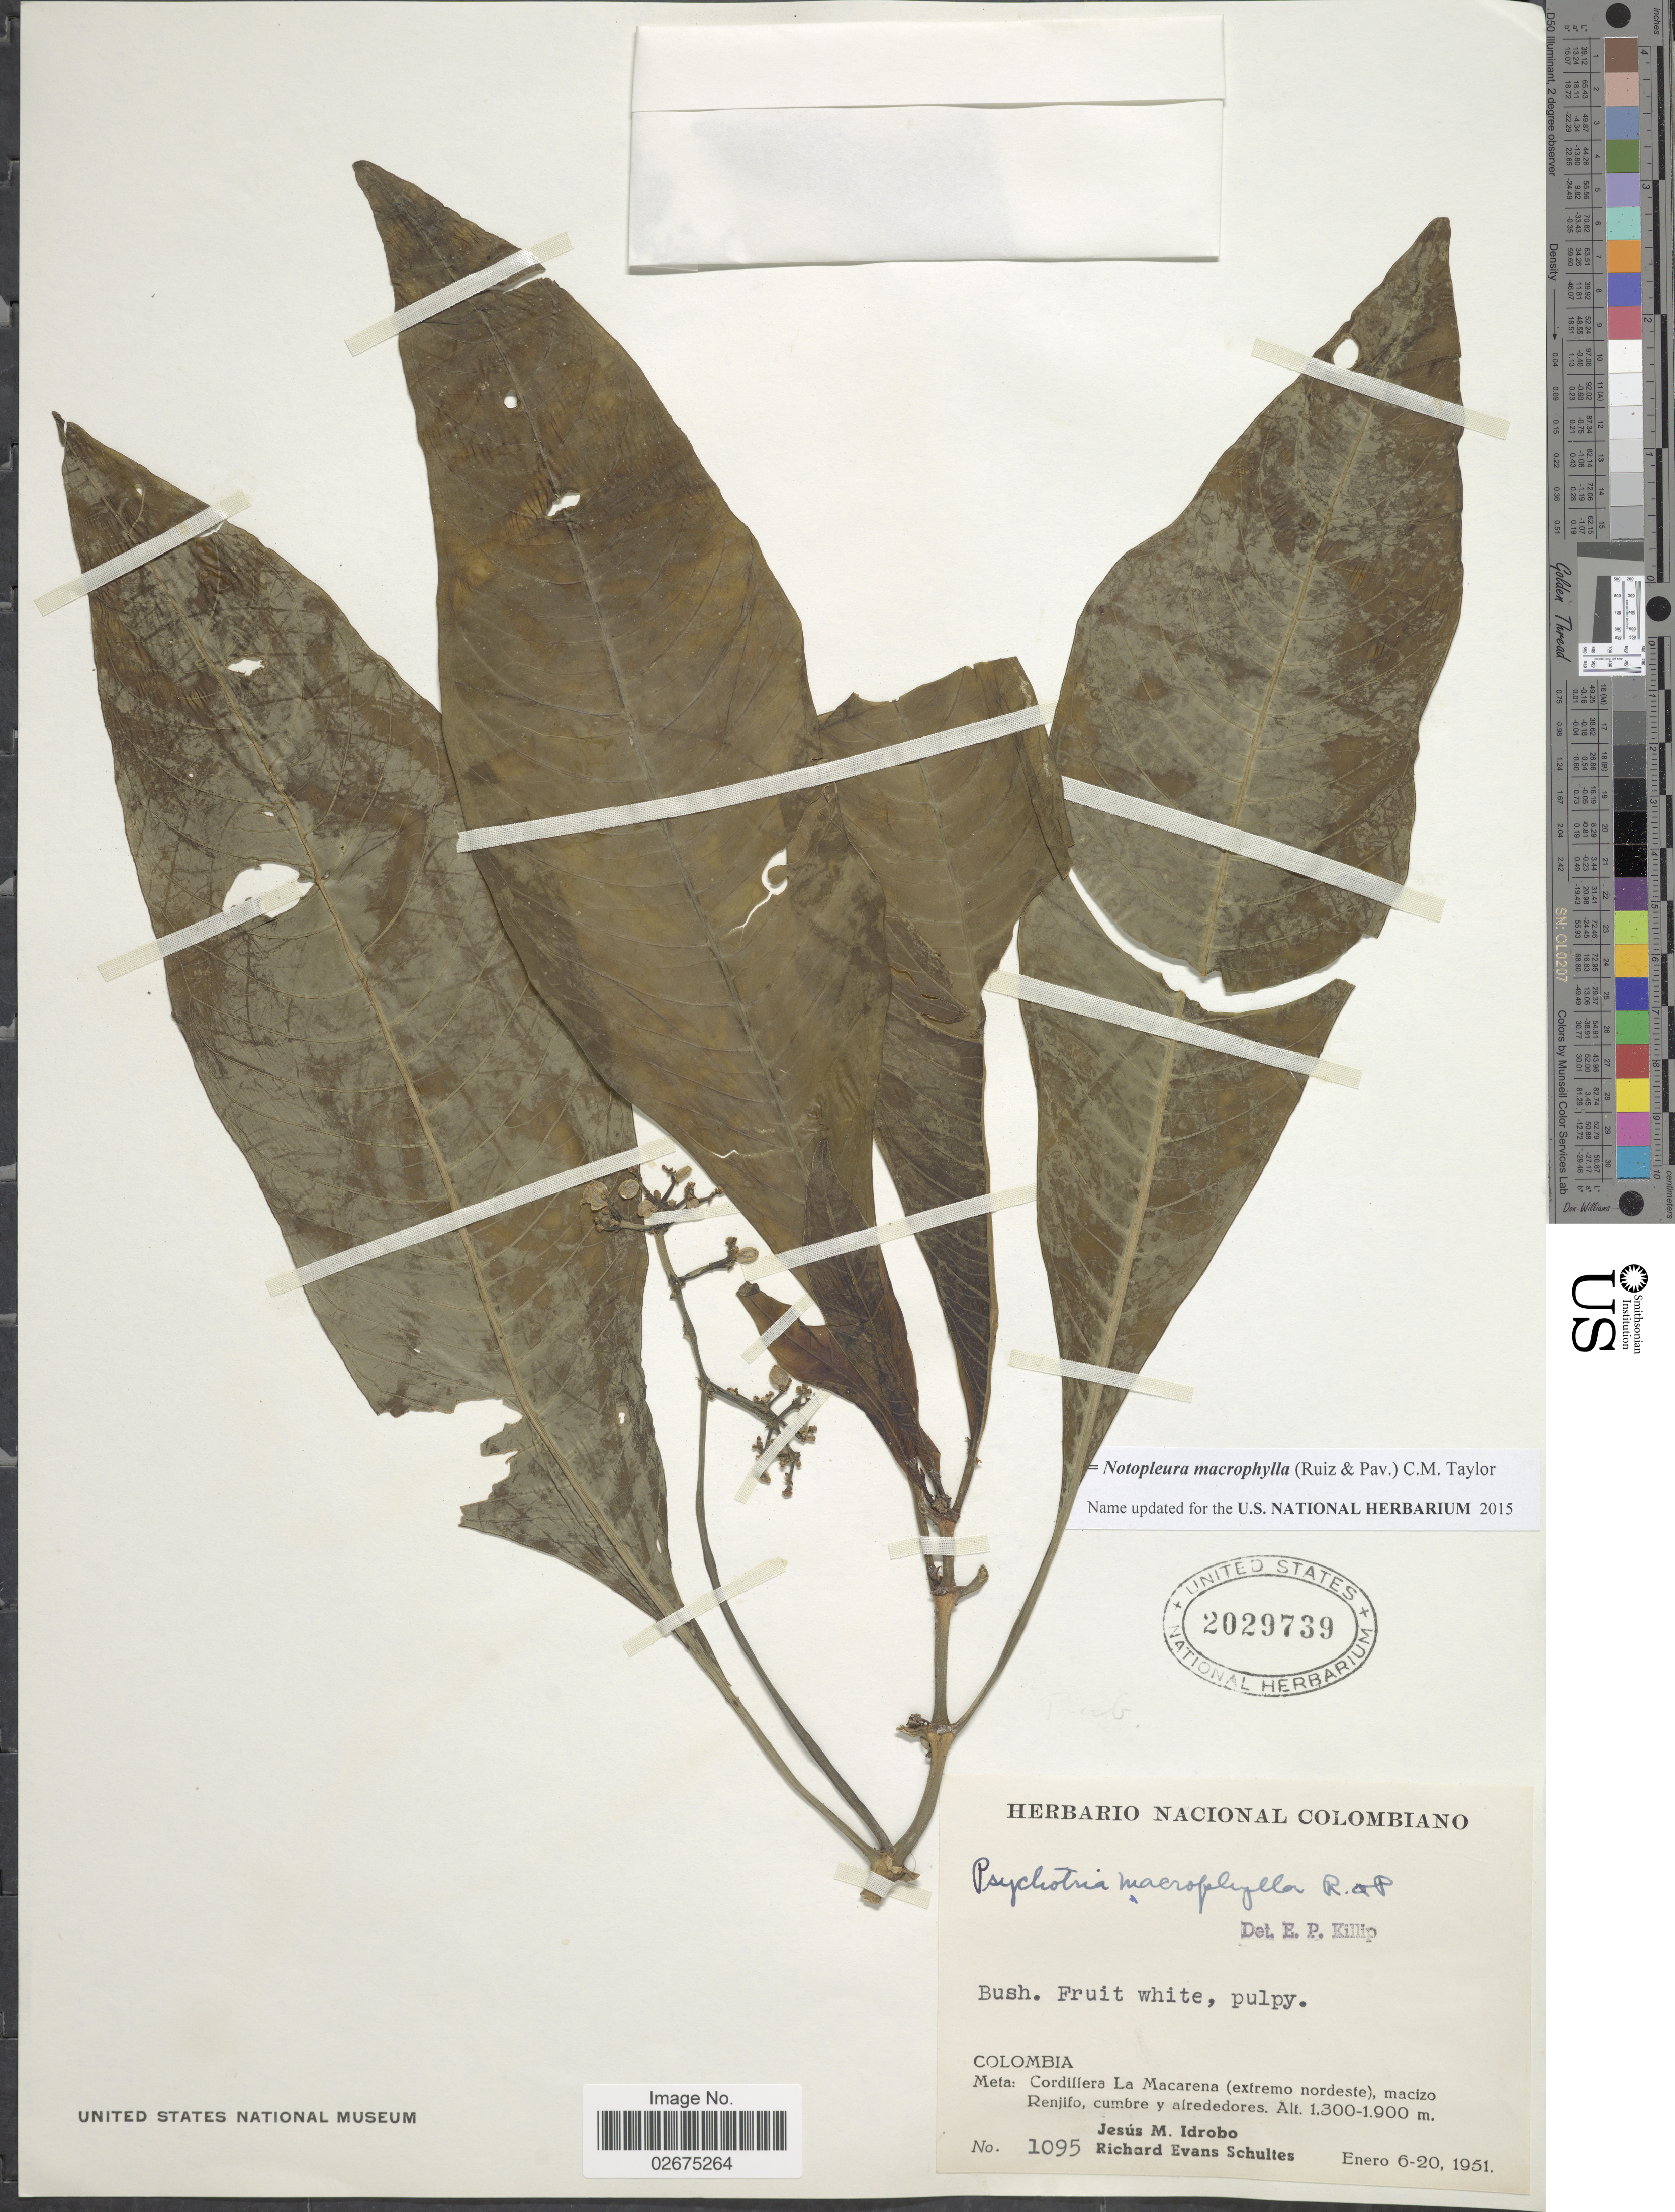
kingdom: Plantae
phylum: Tracheophyta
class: Magnoliopsida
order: Gentianales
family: Rubiaceae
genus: Notopleura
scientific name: Notopleura macrophylla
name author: (Ruiz & Pav.) C.M. Taylor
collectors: J. M. Idrobo & R. E. Schultes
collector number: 1095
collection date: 1951-01-06/1951-01-20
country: Colombia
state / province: Meta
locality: Cordillera La Macarena (extremo nordeste), macizo Renjifo, cumbre y alrededores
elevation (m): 1300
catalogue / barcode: US 2029739